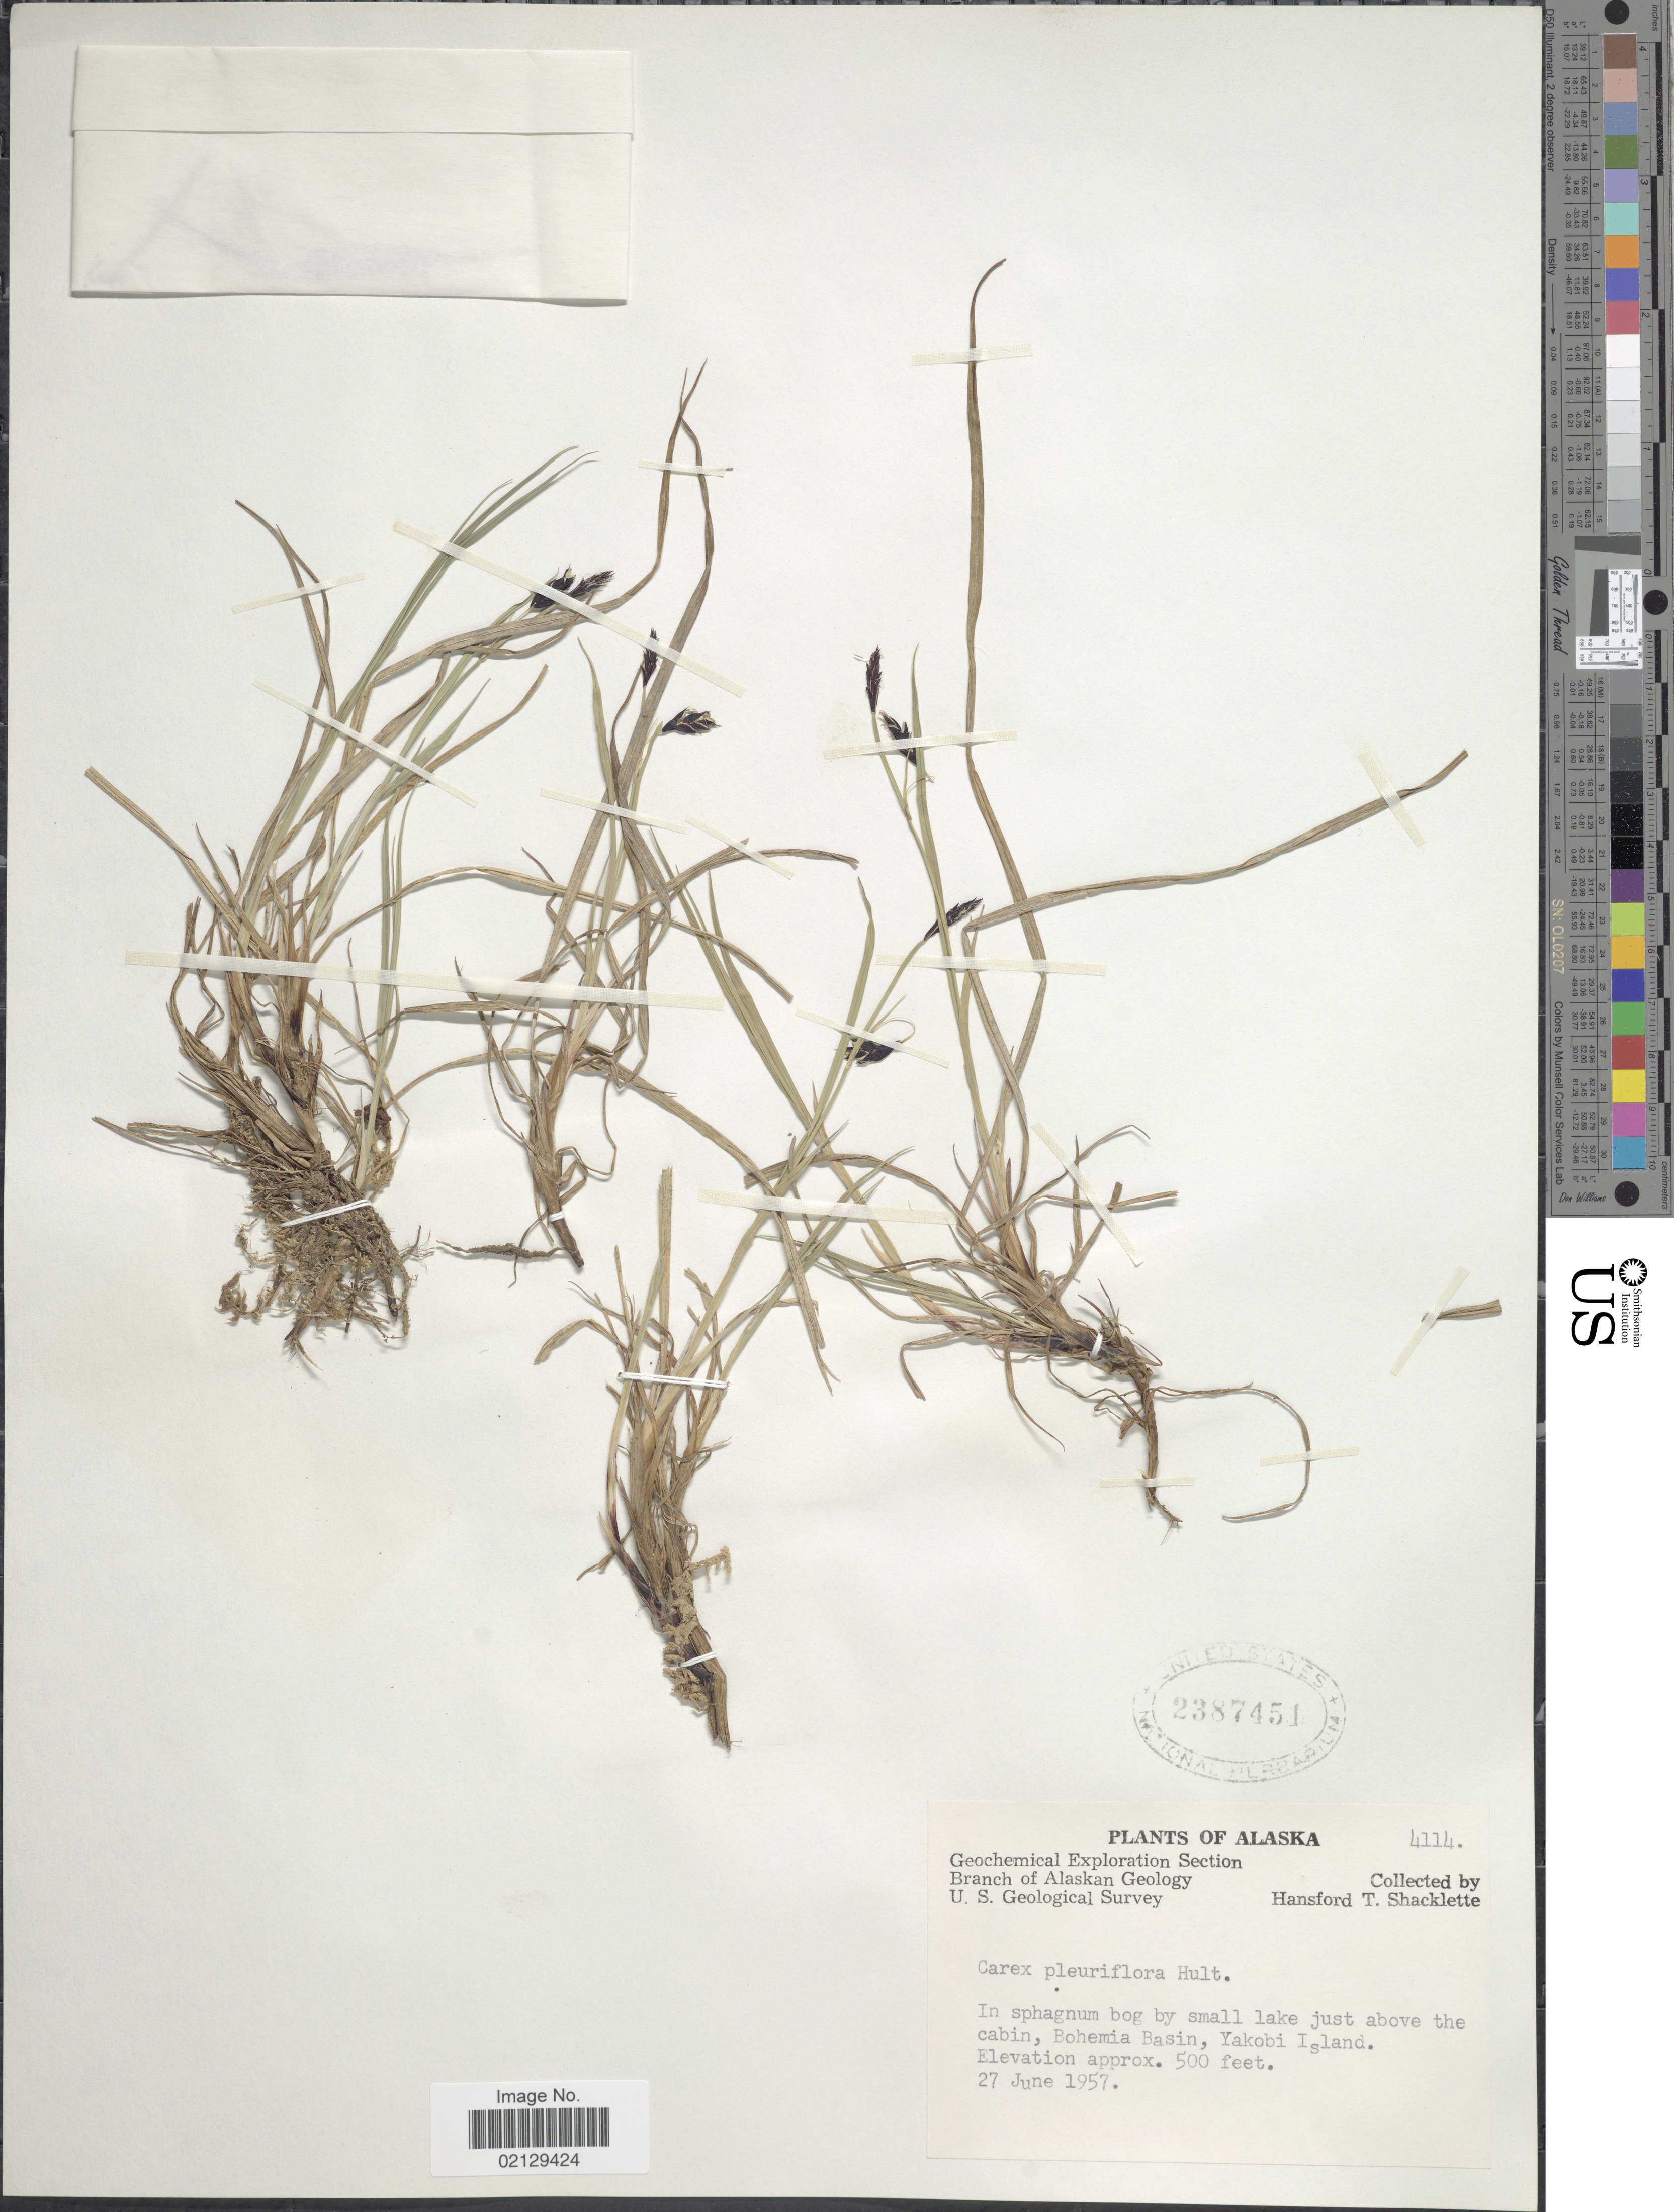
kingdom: Plantae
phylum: Tracheophyta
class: Liliopsida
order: Poales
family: Cyperaceae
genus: Carex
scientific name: Carex pluriflora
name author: Hultén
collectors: H. Shacklette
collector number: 4114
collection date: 1957-06-27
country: United States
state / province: Alaska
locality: In sphagnum bog by small alke just above the cabin, Bohemia Basin, Yakobi Island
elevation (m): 152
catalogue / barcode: US 2387451